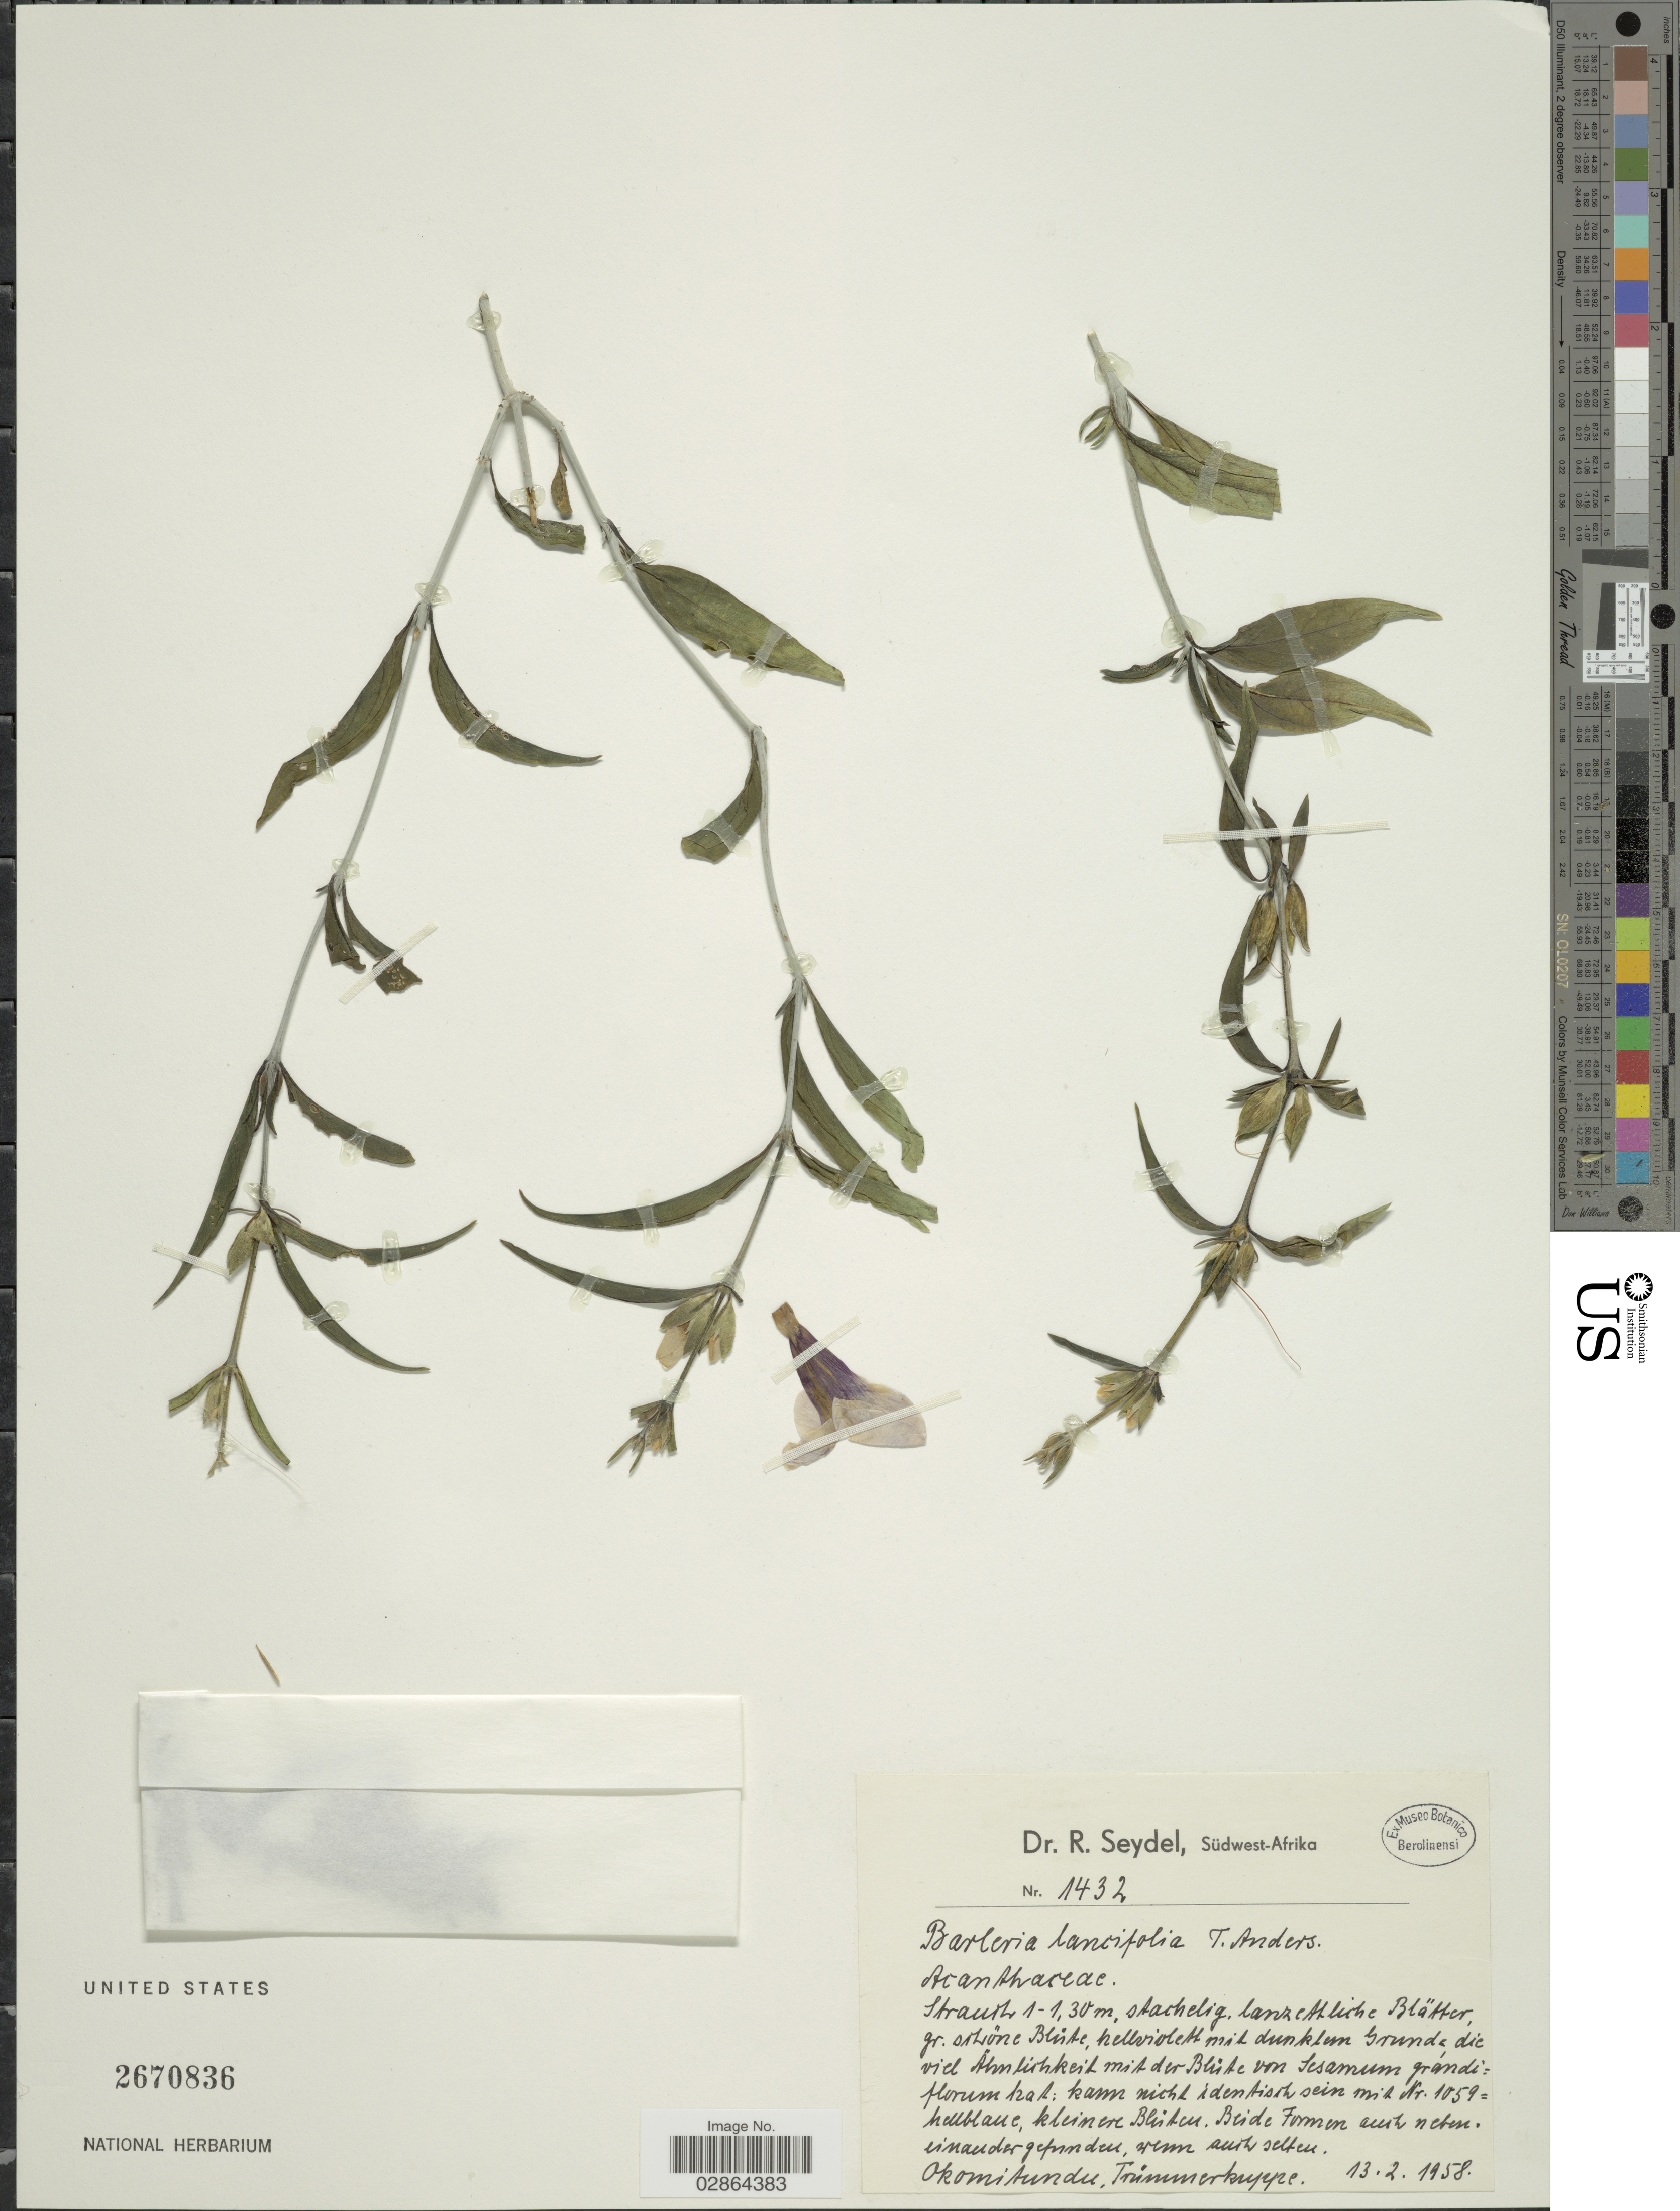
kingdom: Plantae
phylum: Tracheophyta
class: Magnoliopsida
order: Lamiales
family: Acanthaceae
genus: Barleria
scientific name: Barleria lancifolia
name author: T. Anderson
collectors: R. Seydel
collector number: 1432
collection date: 1958-02-13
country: Namibia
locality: Südwest-Afrika. Okomitundu, Trümmerkuppe.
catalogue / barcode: US 2670836